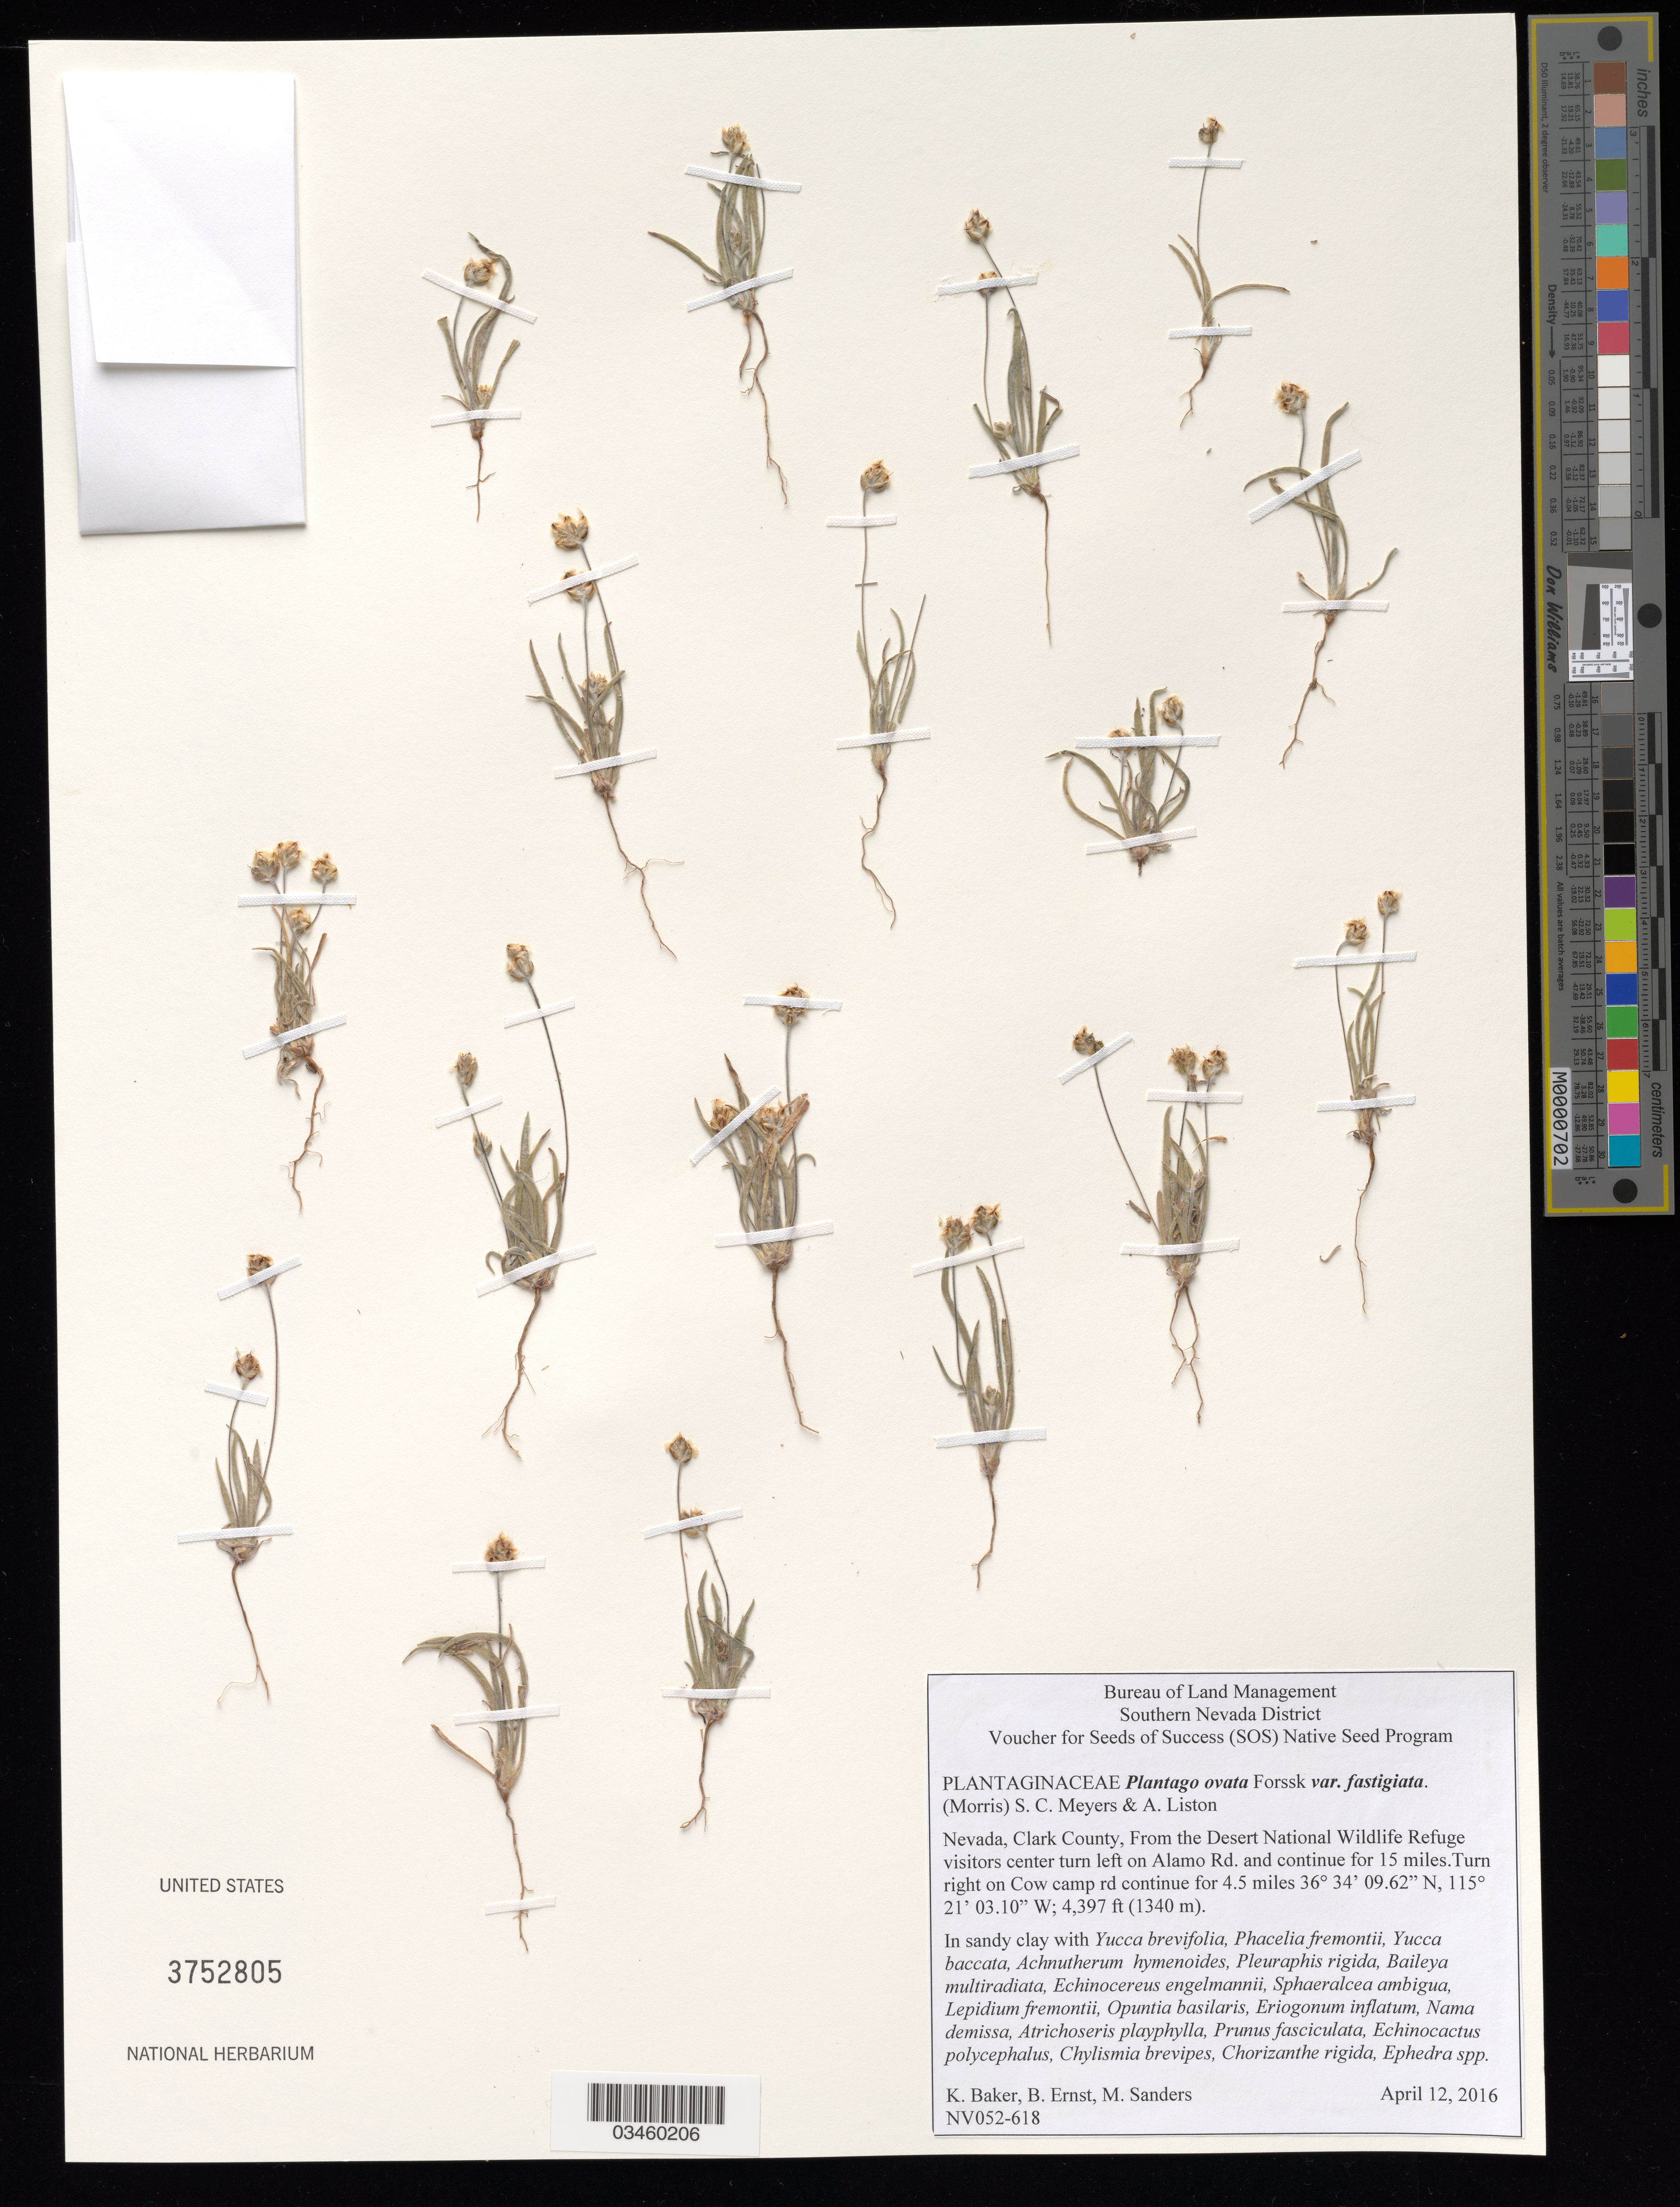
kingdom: Plantae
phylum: Tracheophyta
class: Magnoliopsida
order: Lamiales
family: Plantaginaceae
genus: Plantago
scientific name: Plantago ovata var. fastigiata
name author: (E. Morris) Meyers & Liston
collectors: K. Baker, B. Ernst & M. Sanders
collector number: NV052-618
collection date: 2016-04-12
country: United States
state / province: Nevada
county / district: Clark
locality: Desert National Wildlife Refugee, Cow Camp Rd.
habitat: In sandy clay. With Yucca brevifolia, Phacelia fremontii, Yucca baccata, ect.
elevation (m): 1340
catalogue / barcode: US 3752805